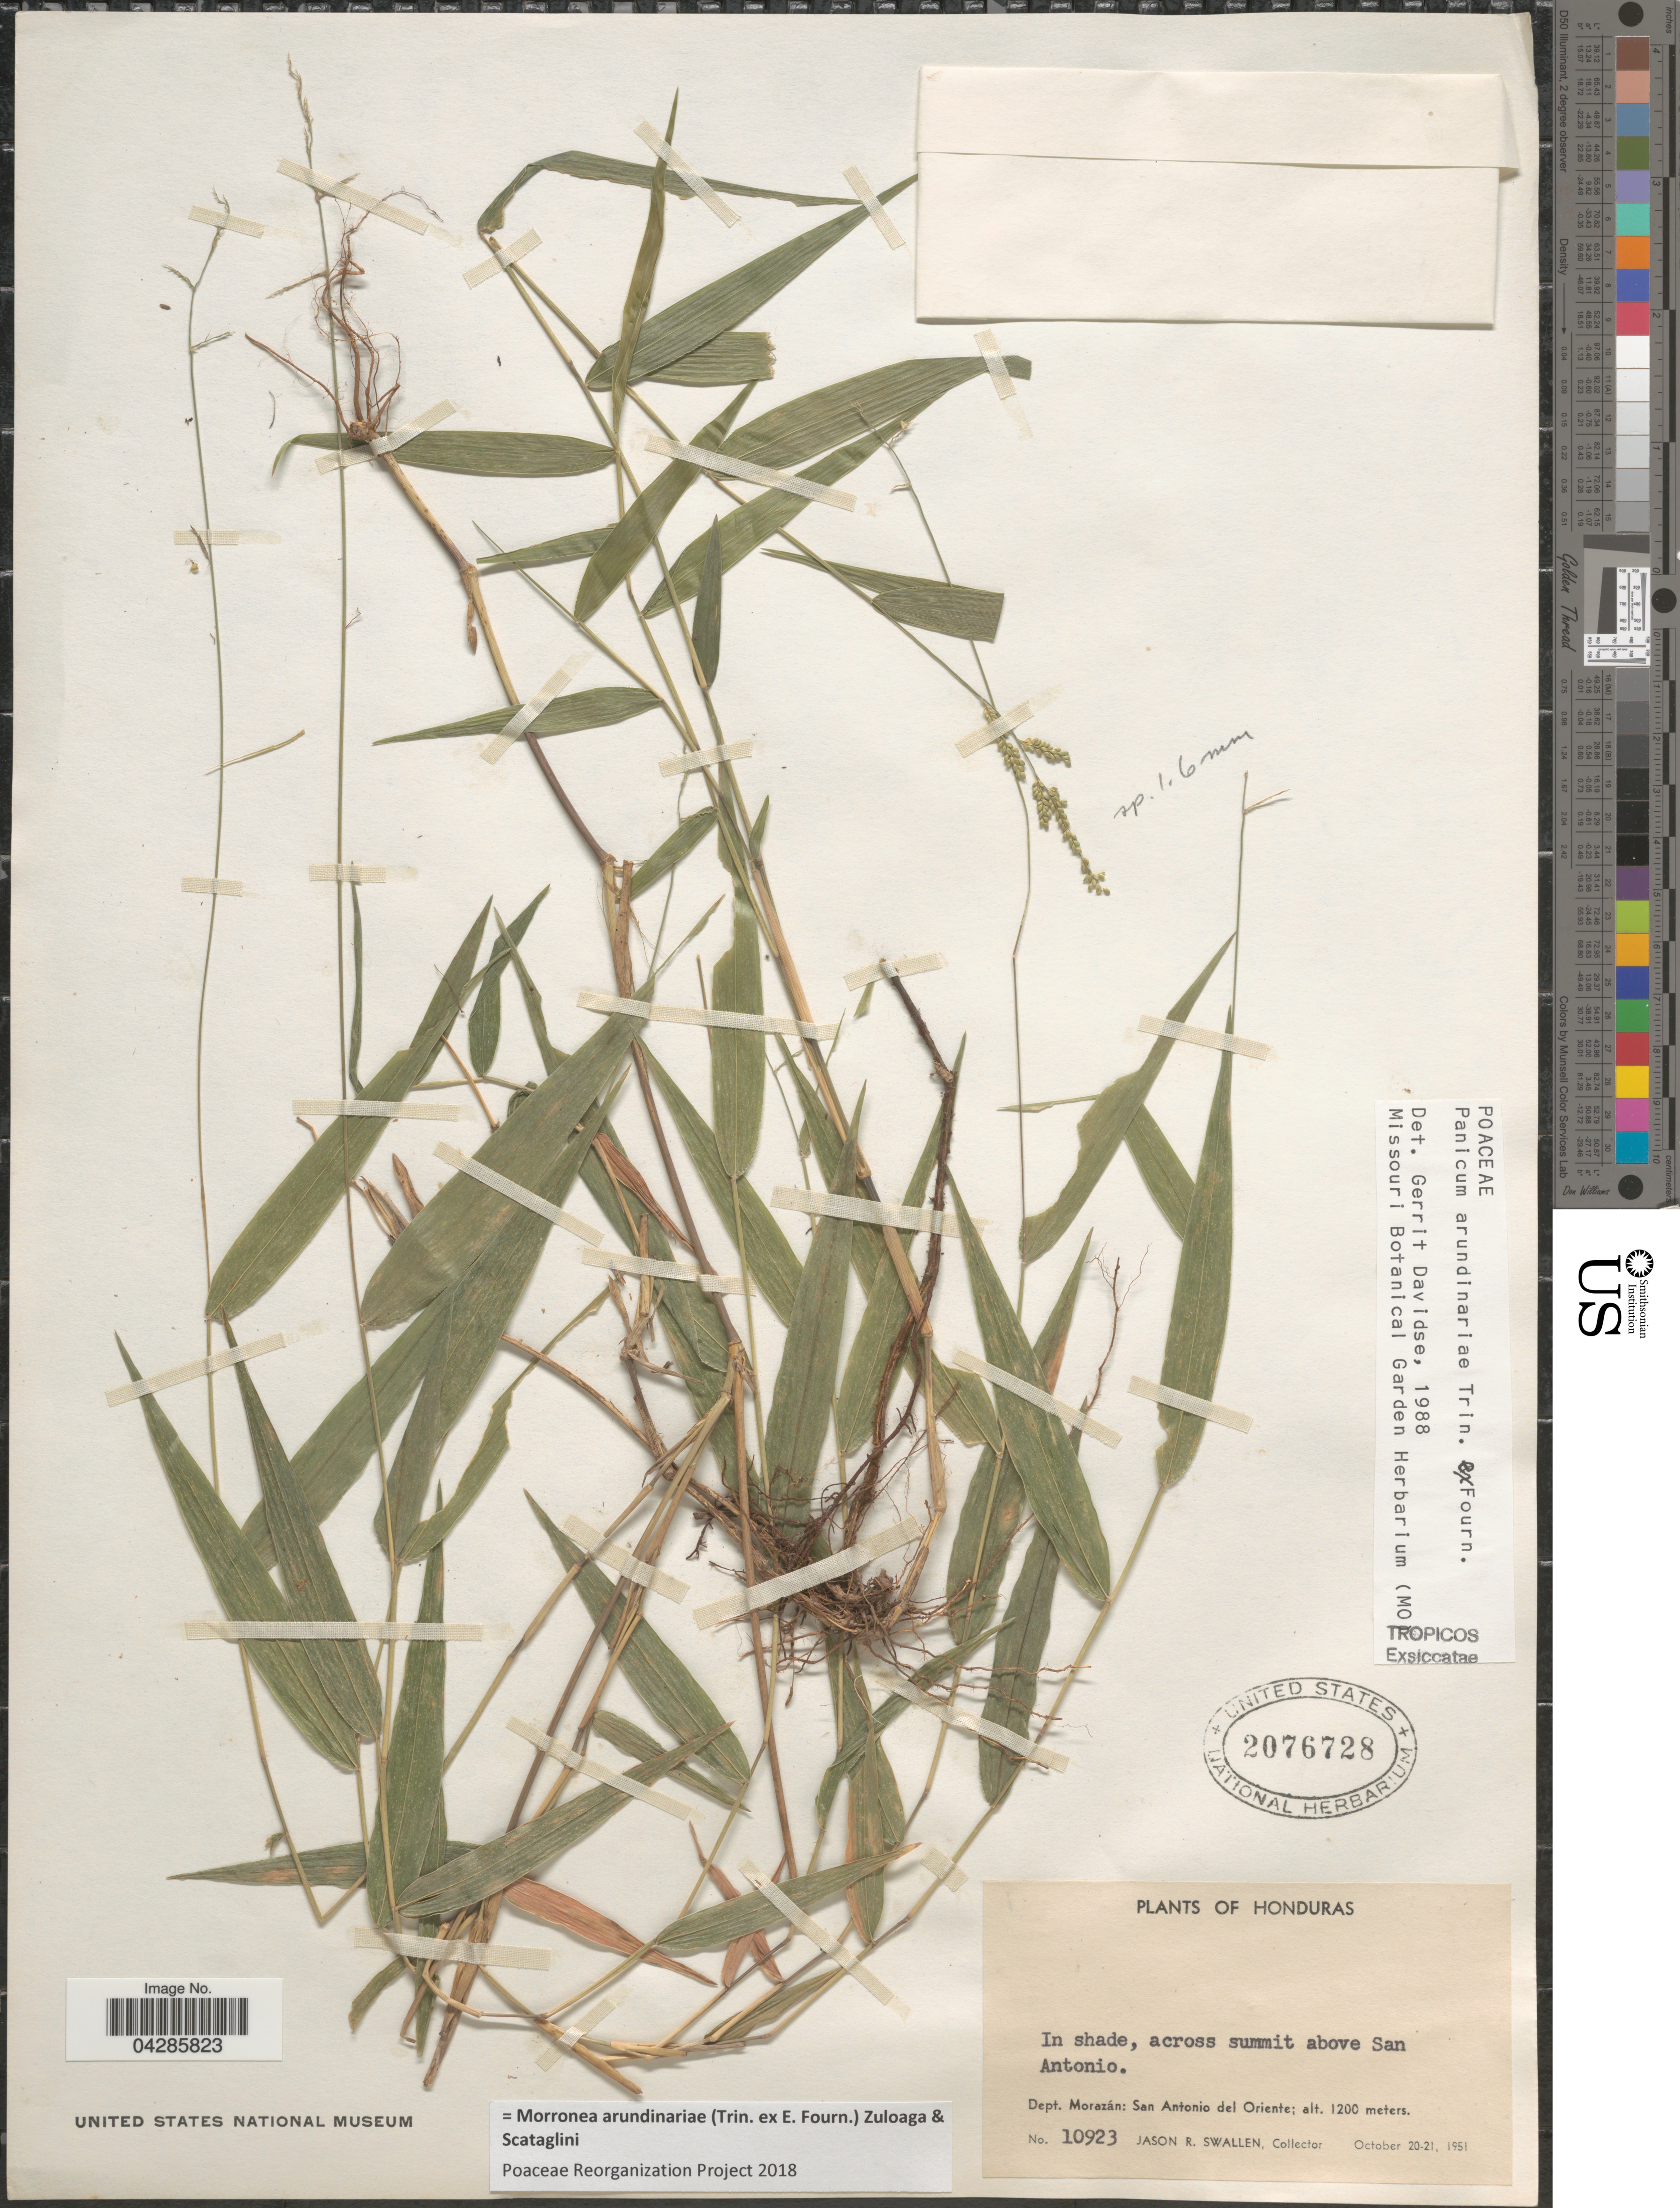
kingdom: Plantae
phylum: Tracheophyta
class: Liliopsida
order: Poales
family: Poaceae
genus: Morronea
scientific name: Morronea arundinariae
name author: (Trin. ex E. Fourn.) Zuloaga & Scataglini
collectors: J. R. Swallen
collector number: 10923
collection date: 1951-10-20/1951-10-21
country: Honduras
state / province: Fco. Morazán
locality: In shade, across summit above San Antonio. Dept. Morazán: San Antonio del Oriente.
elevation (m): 1200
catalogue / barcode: US 2076728